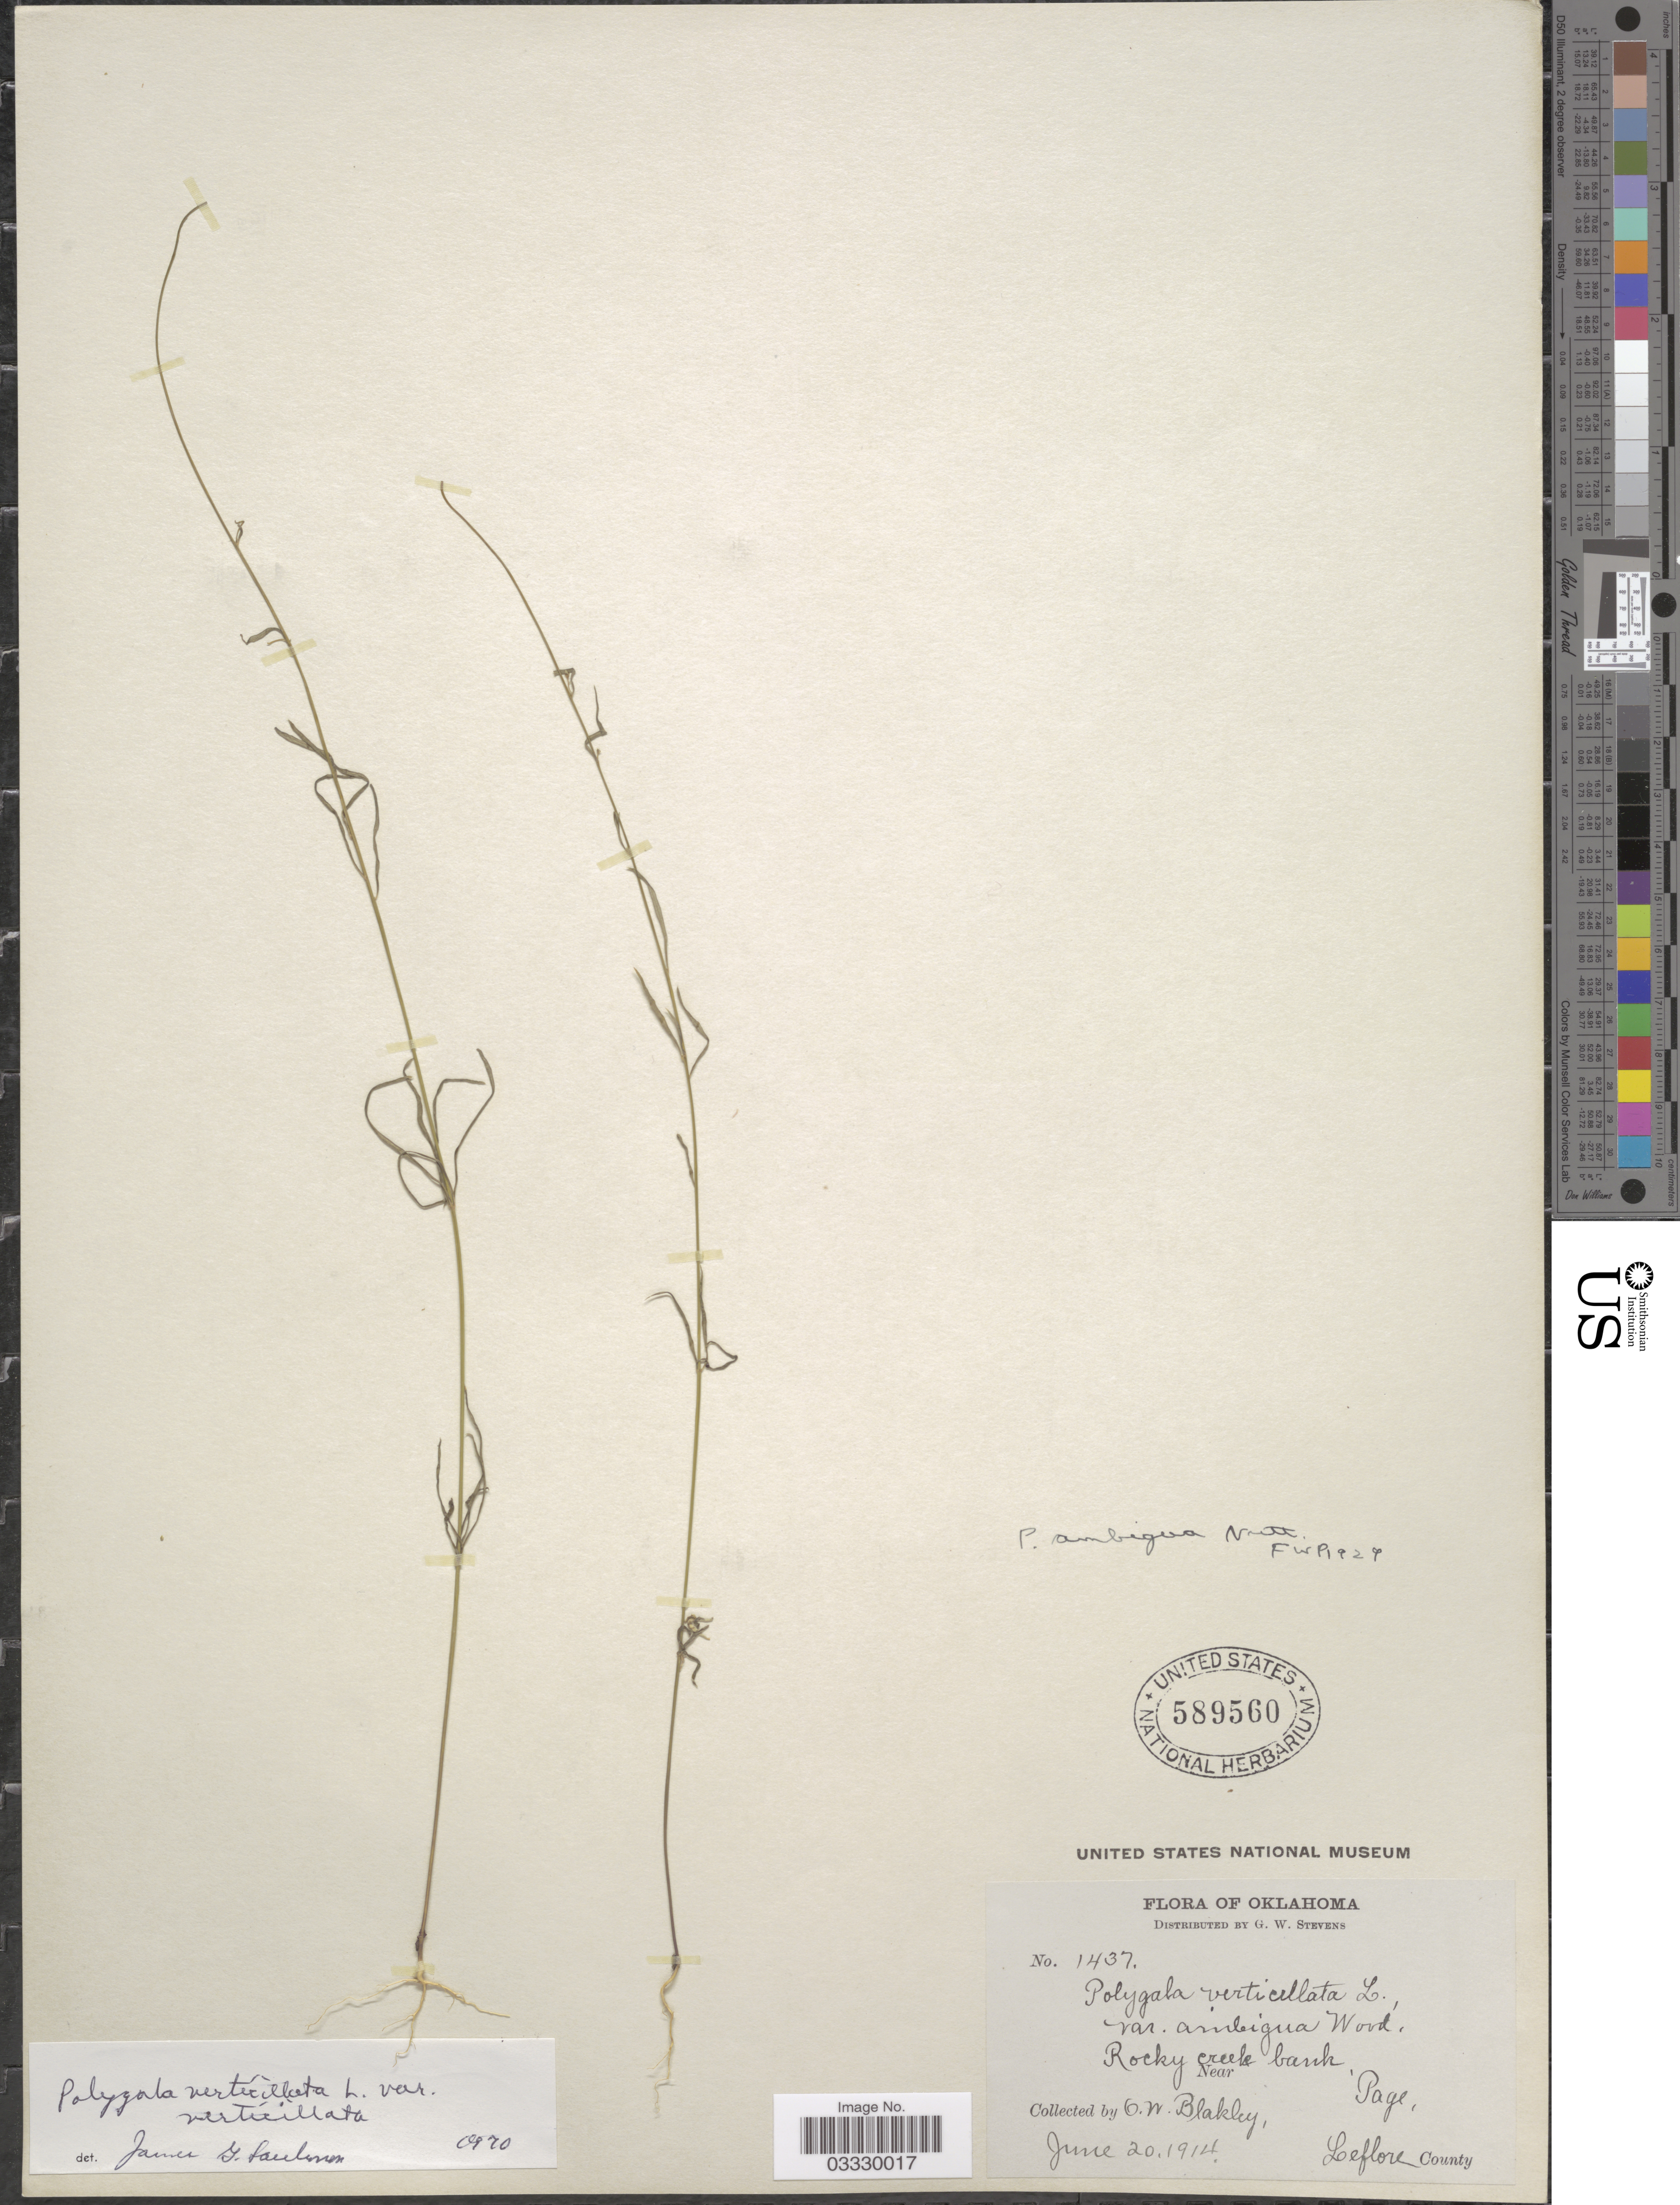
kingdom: Plantae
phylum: Tracheophyta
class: Magnoliopsida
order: Fabales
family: Polygalaceae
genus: Polygala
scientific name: Polygala ambigua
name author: Nutt.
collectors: O. Blakley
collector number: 1437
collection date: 1914-06-20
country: United States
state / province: Oklahoma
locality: Rocky creek bank, near Page. Leflore County.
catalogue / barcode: US 589560